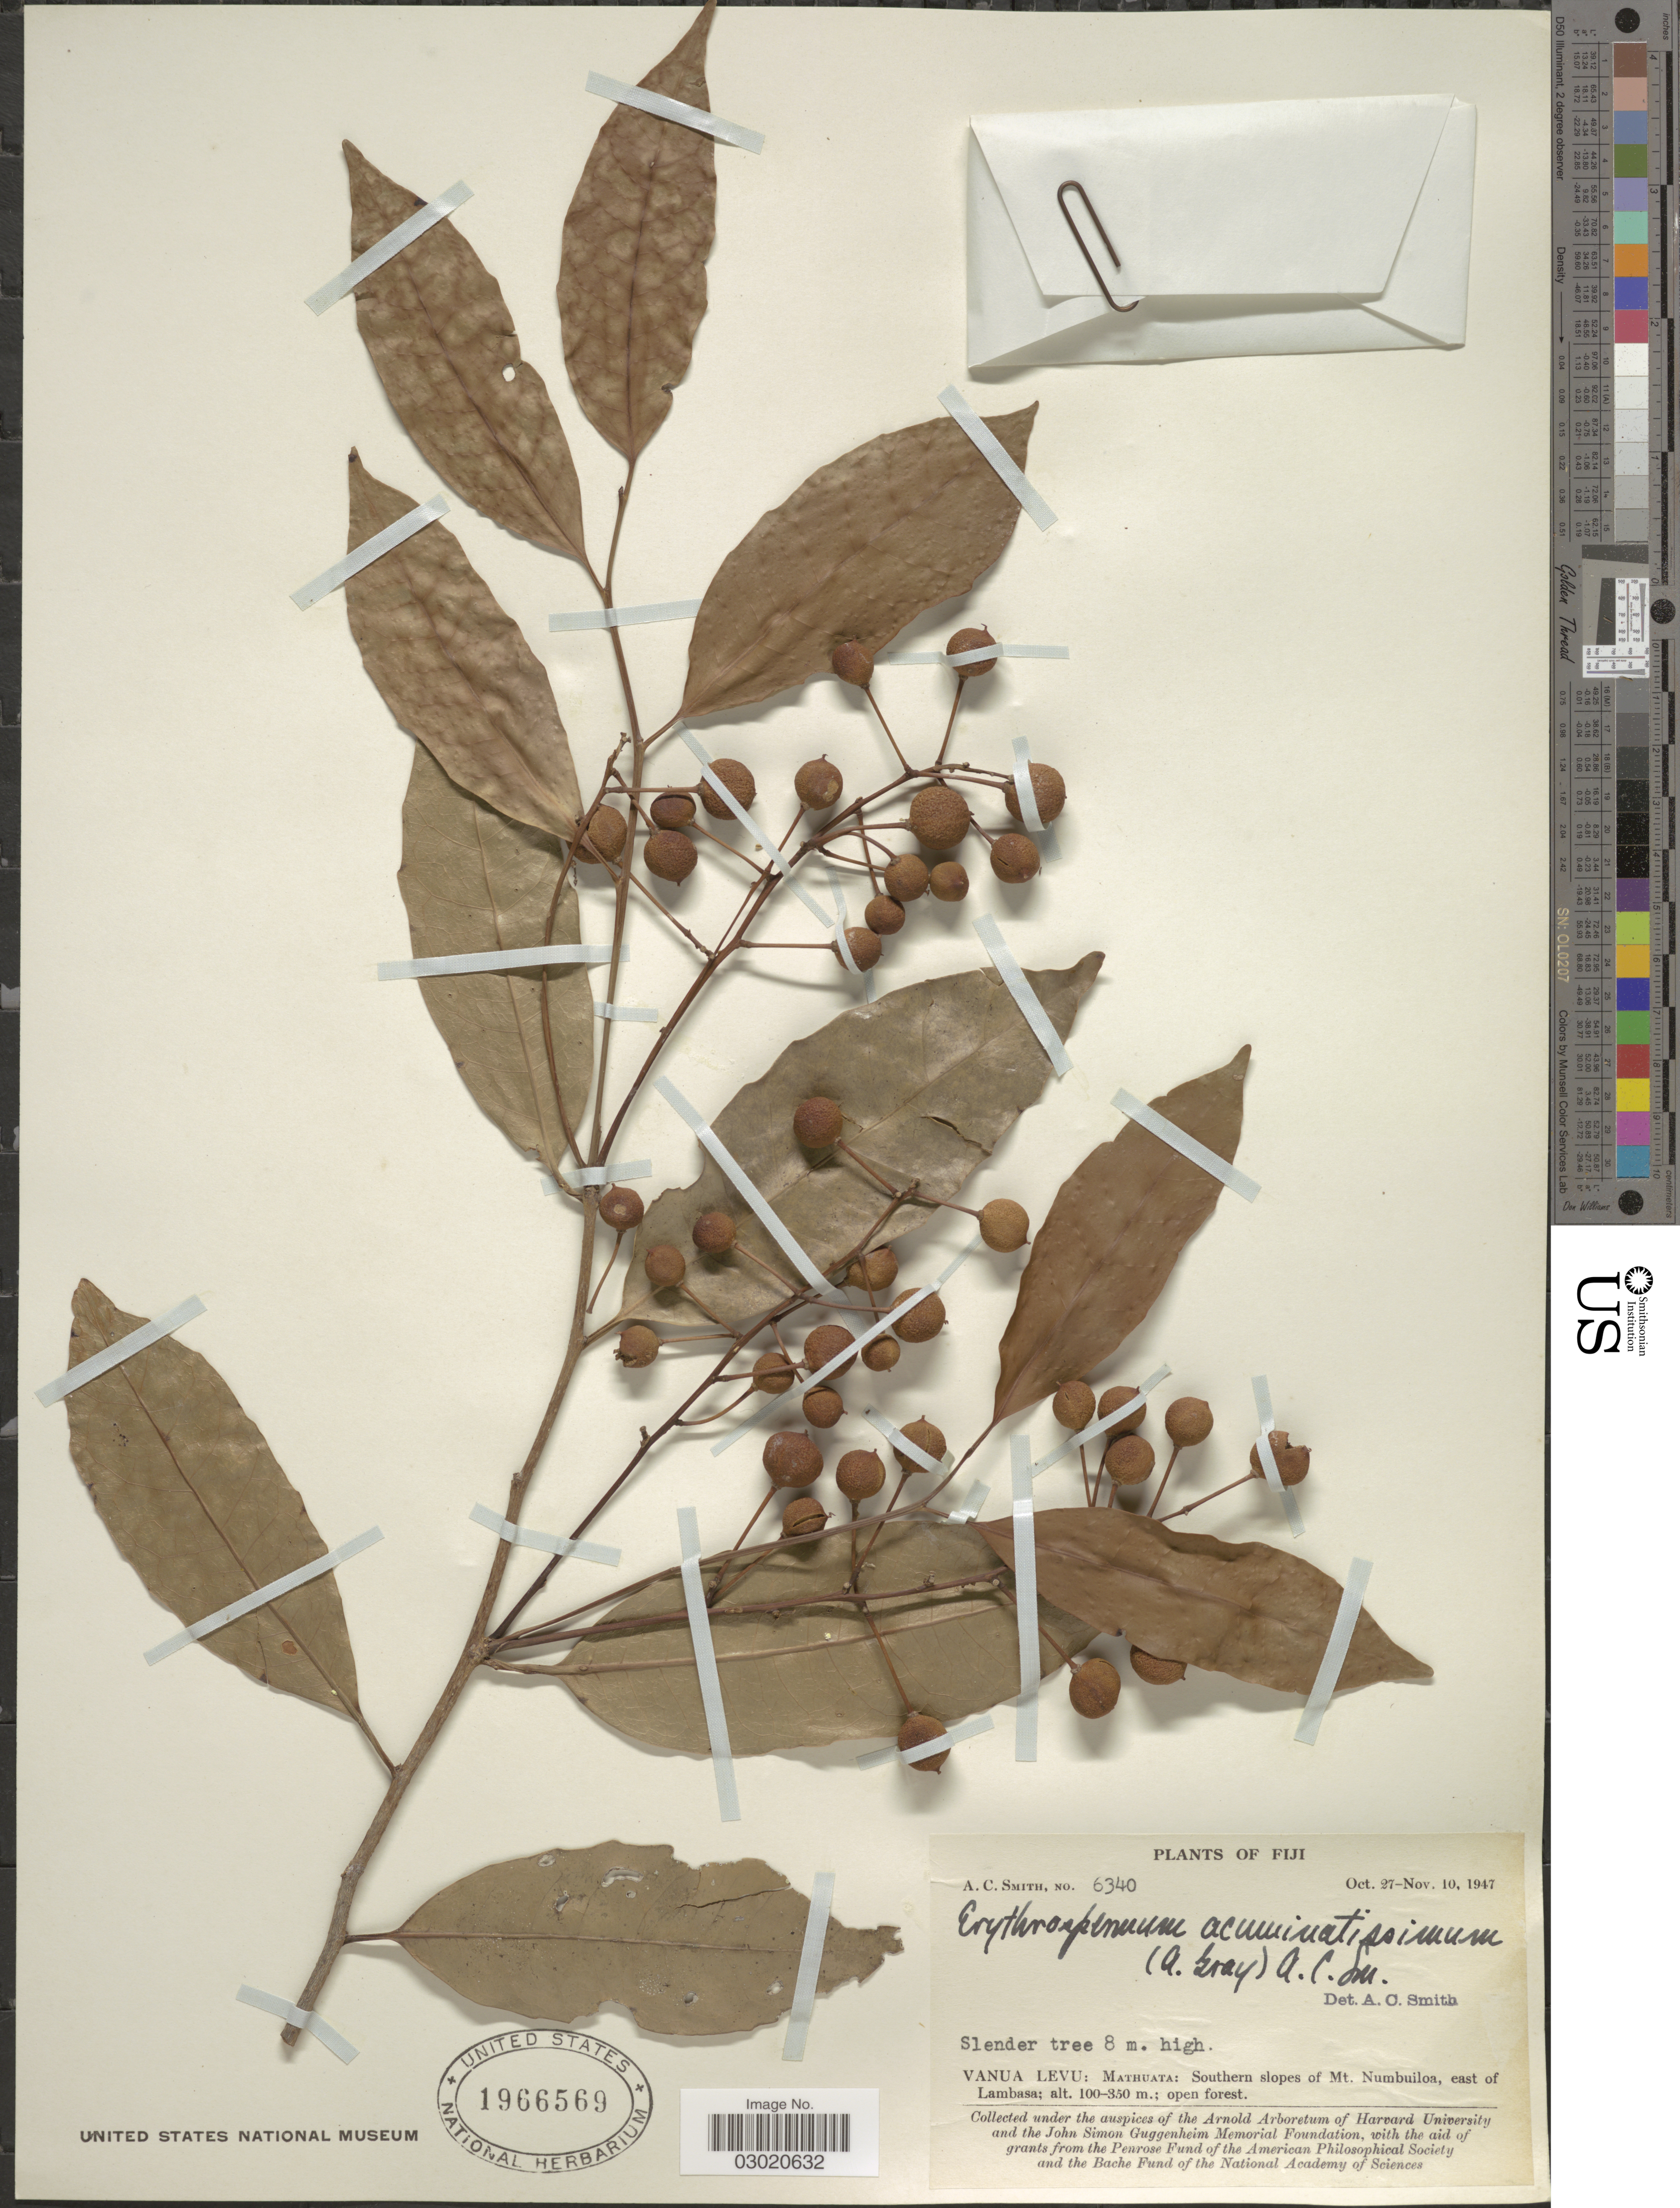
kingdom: Plantae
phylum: Tracheophyta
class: Magnoliopsida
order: Malpighiales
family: Achariaceae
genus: Erythrospermum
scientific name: Erythrospermum acuminatissimum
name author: (A. Gray) A.C. Sm.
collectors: A. C. Smith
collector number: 6340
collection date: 1947-10-27/1947-11-10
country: Fiji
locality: Vanua Levu: Mathuata: Southern slopes of Mt. Numbuiloa, east of Lambasa.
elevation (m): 100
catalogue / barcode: US 1966569